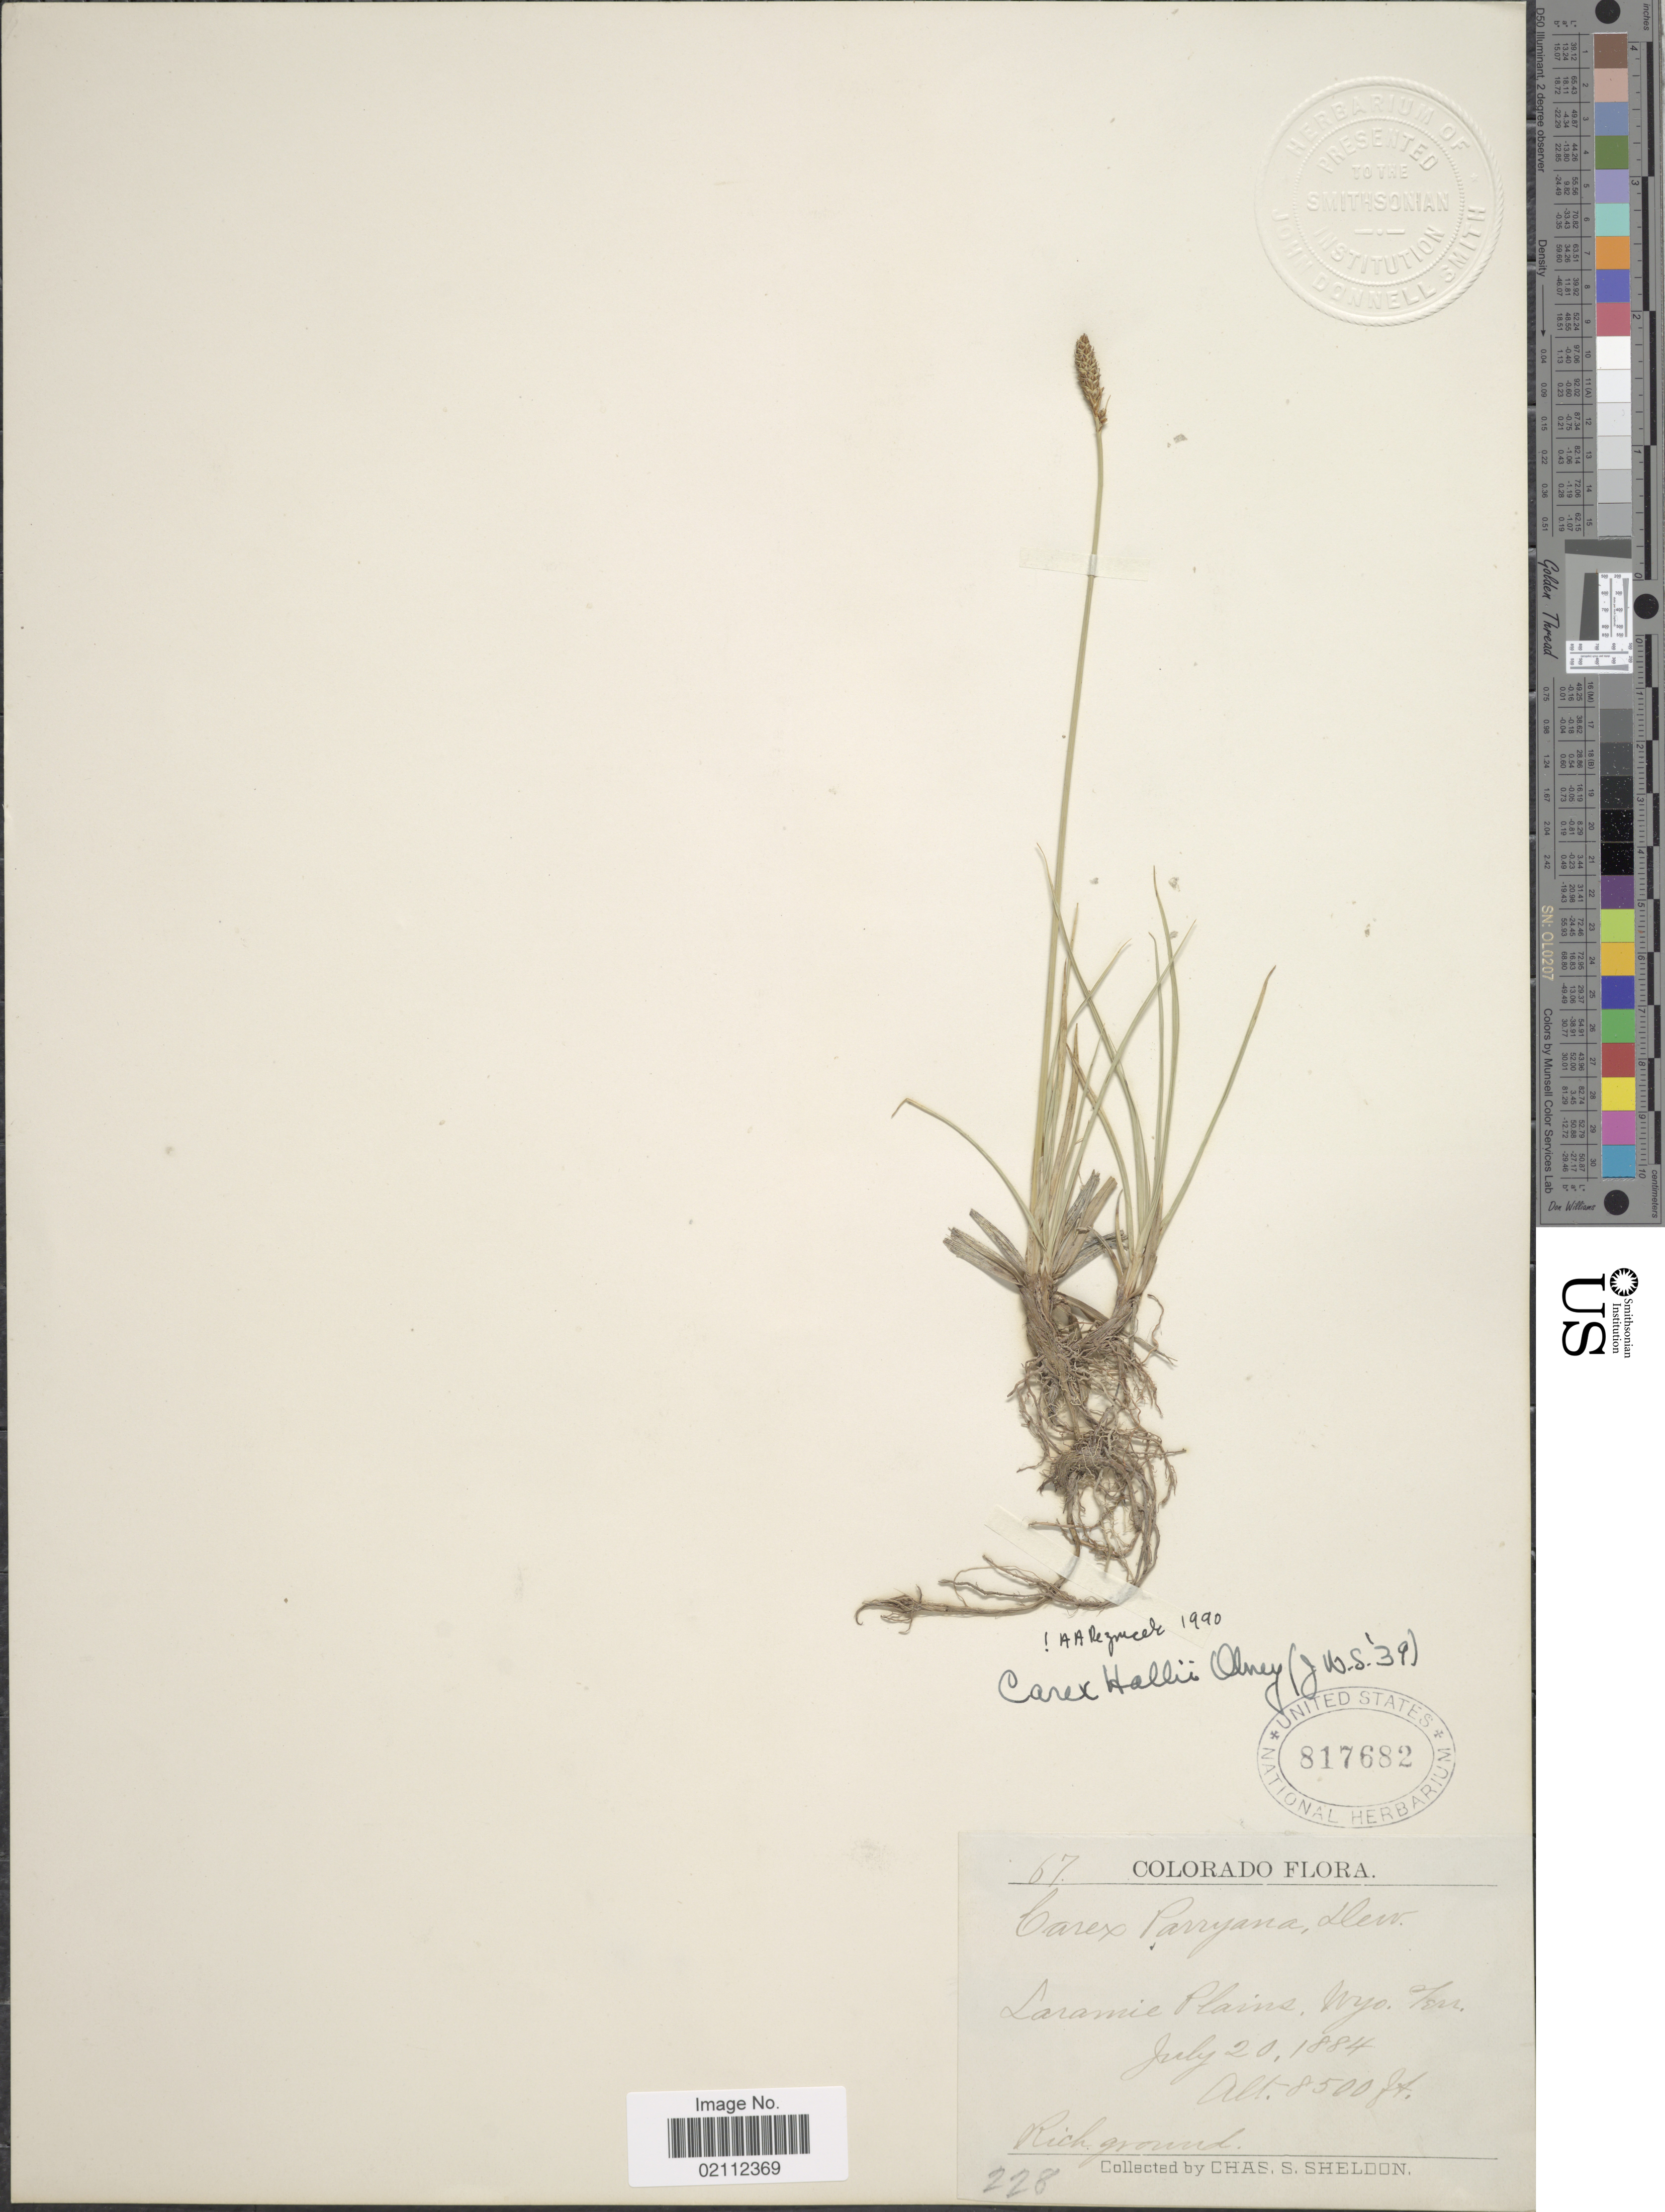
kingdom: Plantae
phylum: Tracheophyta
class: Liliopsida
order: Poales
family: Cyperaceae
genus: Carex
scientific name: Carex hallii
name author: Olney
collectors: C. S. Sheldon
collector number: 228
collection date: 1884-07-20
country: United States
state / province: Wyoming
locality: Laramie Plains, Wyo. Terr.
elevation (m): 2591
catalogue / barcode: US 817682